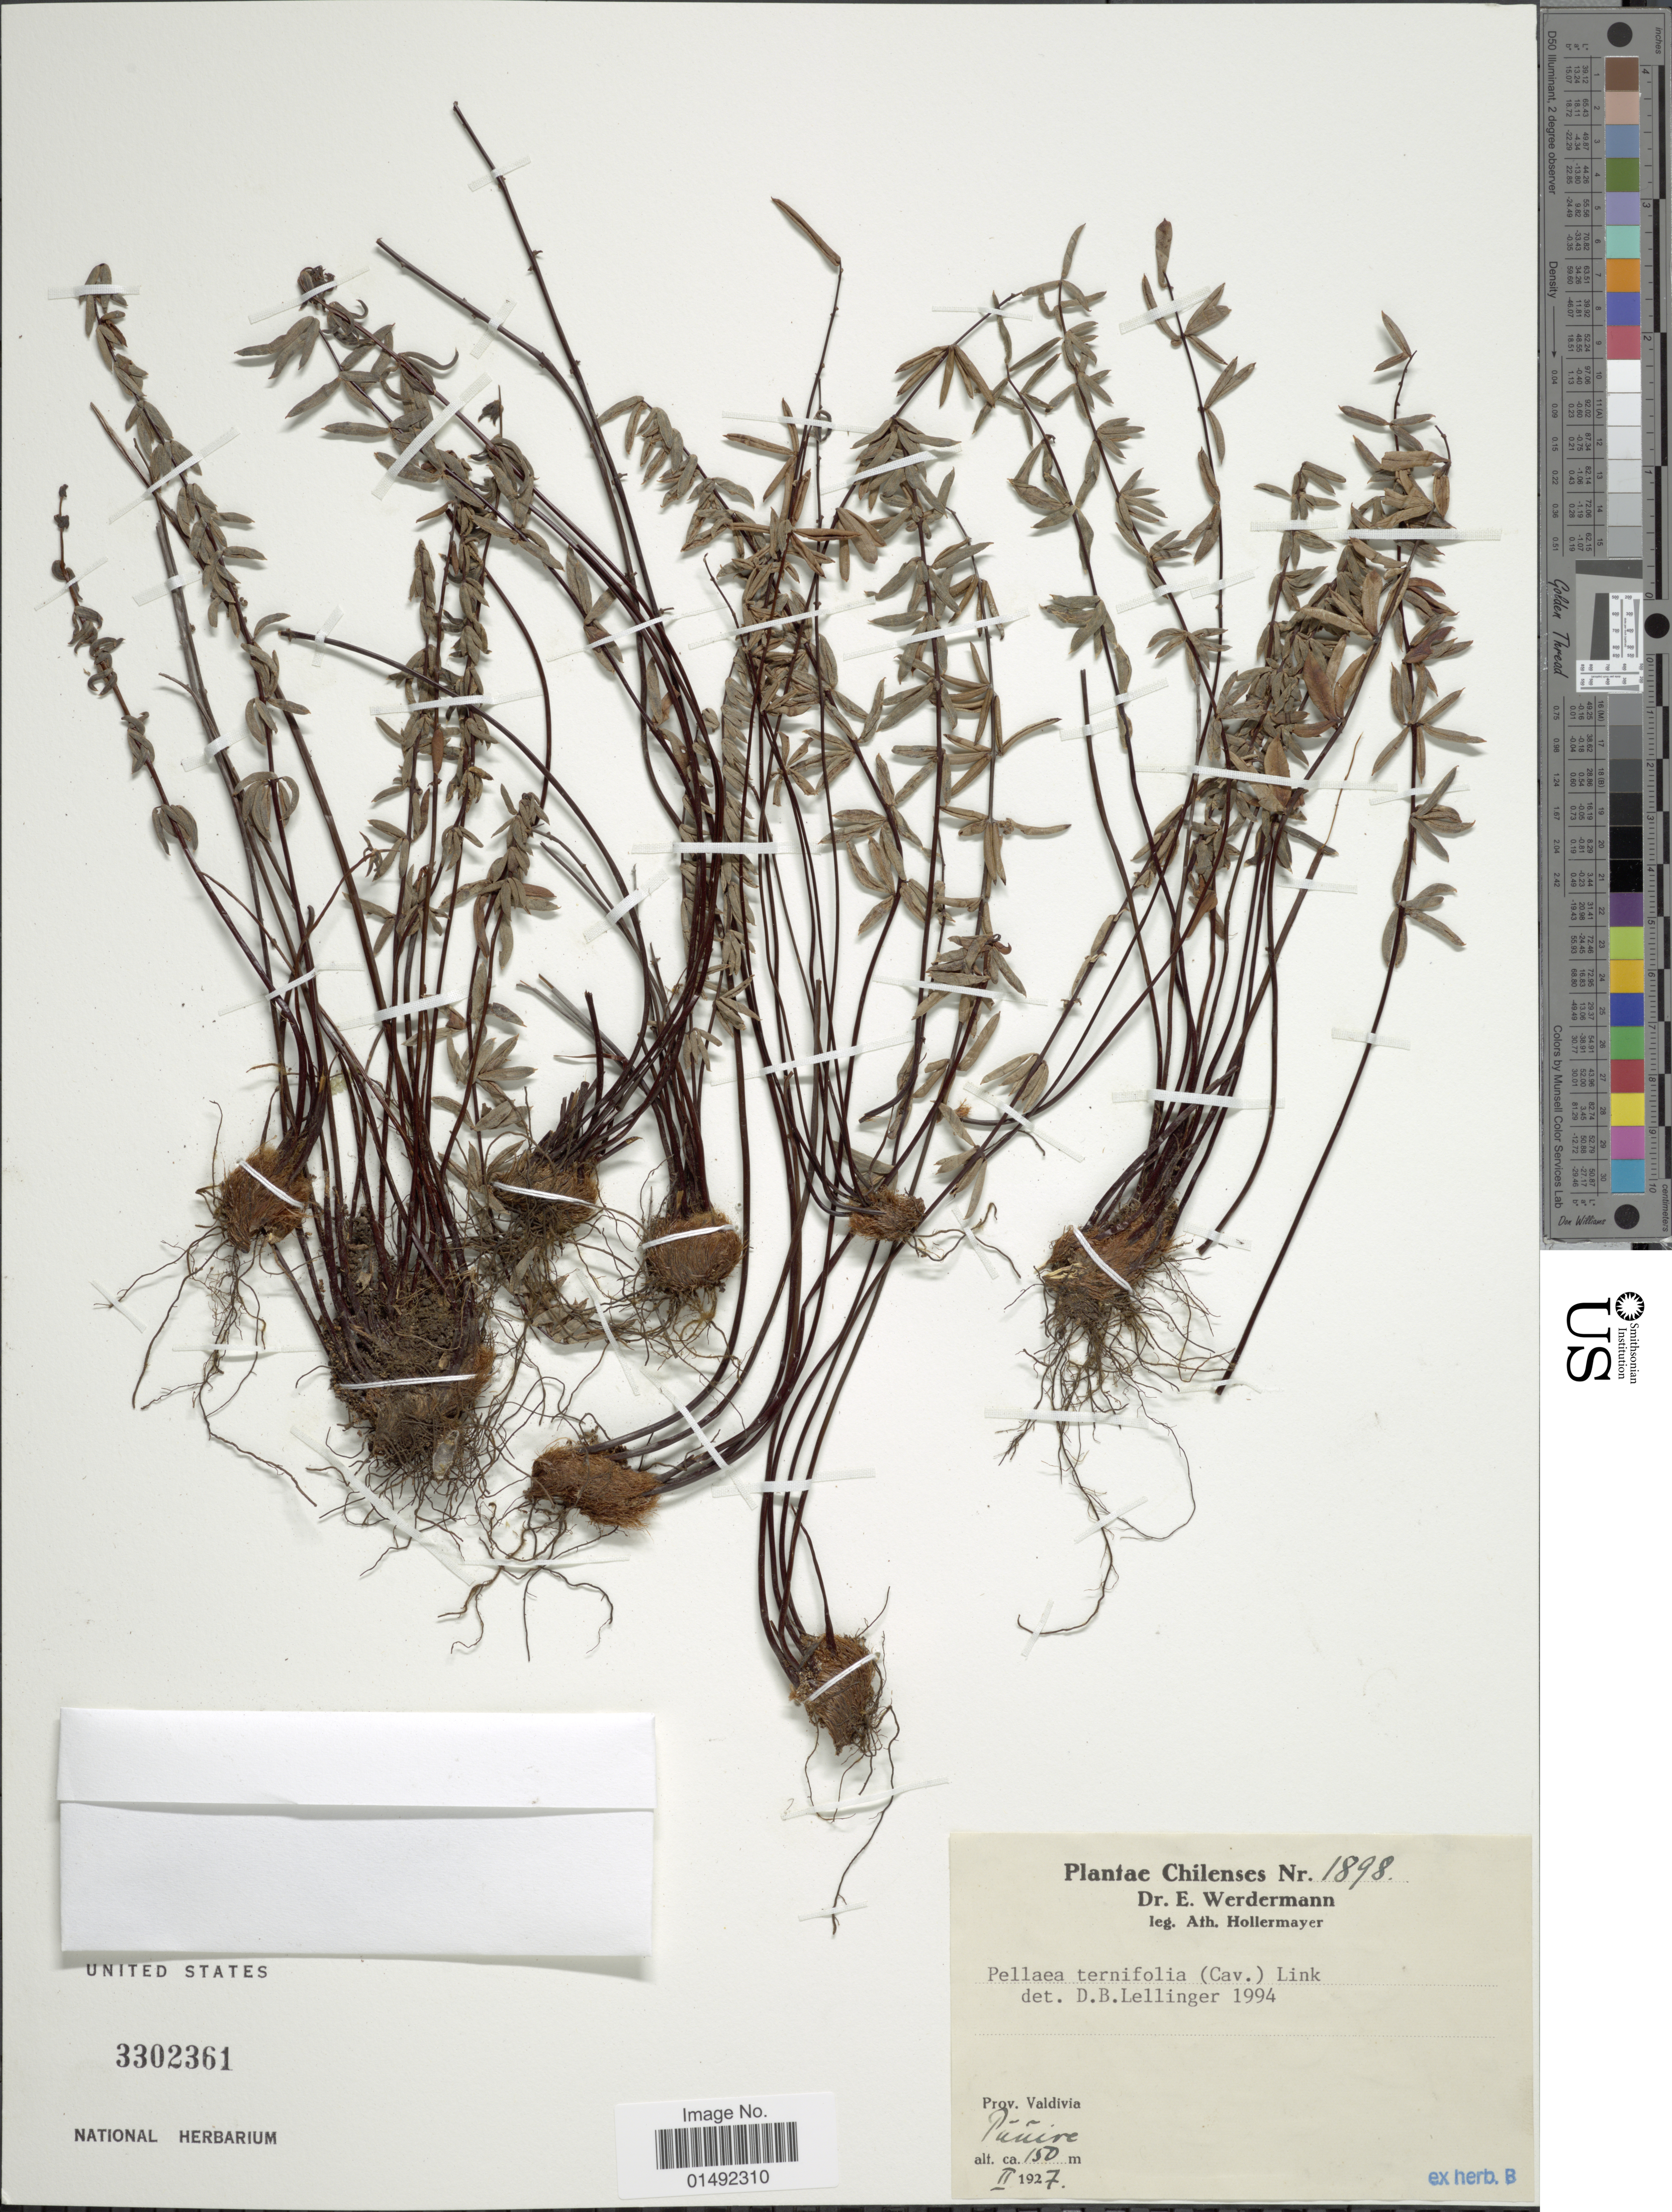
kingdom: Plantae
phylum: Tracheophyta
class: Polypodiopsida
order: Polypodiales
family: Pteridaceae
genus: Pellaea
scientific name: Pellaea ternifolia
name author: (Cav.) Link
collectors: A. Hollermayer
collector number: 1898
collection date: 1927-03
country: Chile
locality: Prov. Valdivia, Punire.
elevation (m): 150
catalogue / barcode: US 3302361